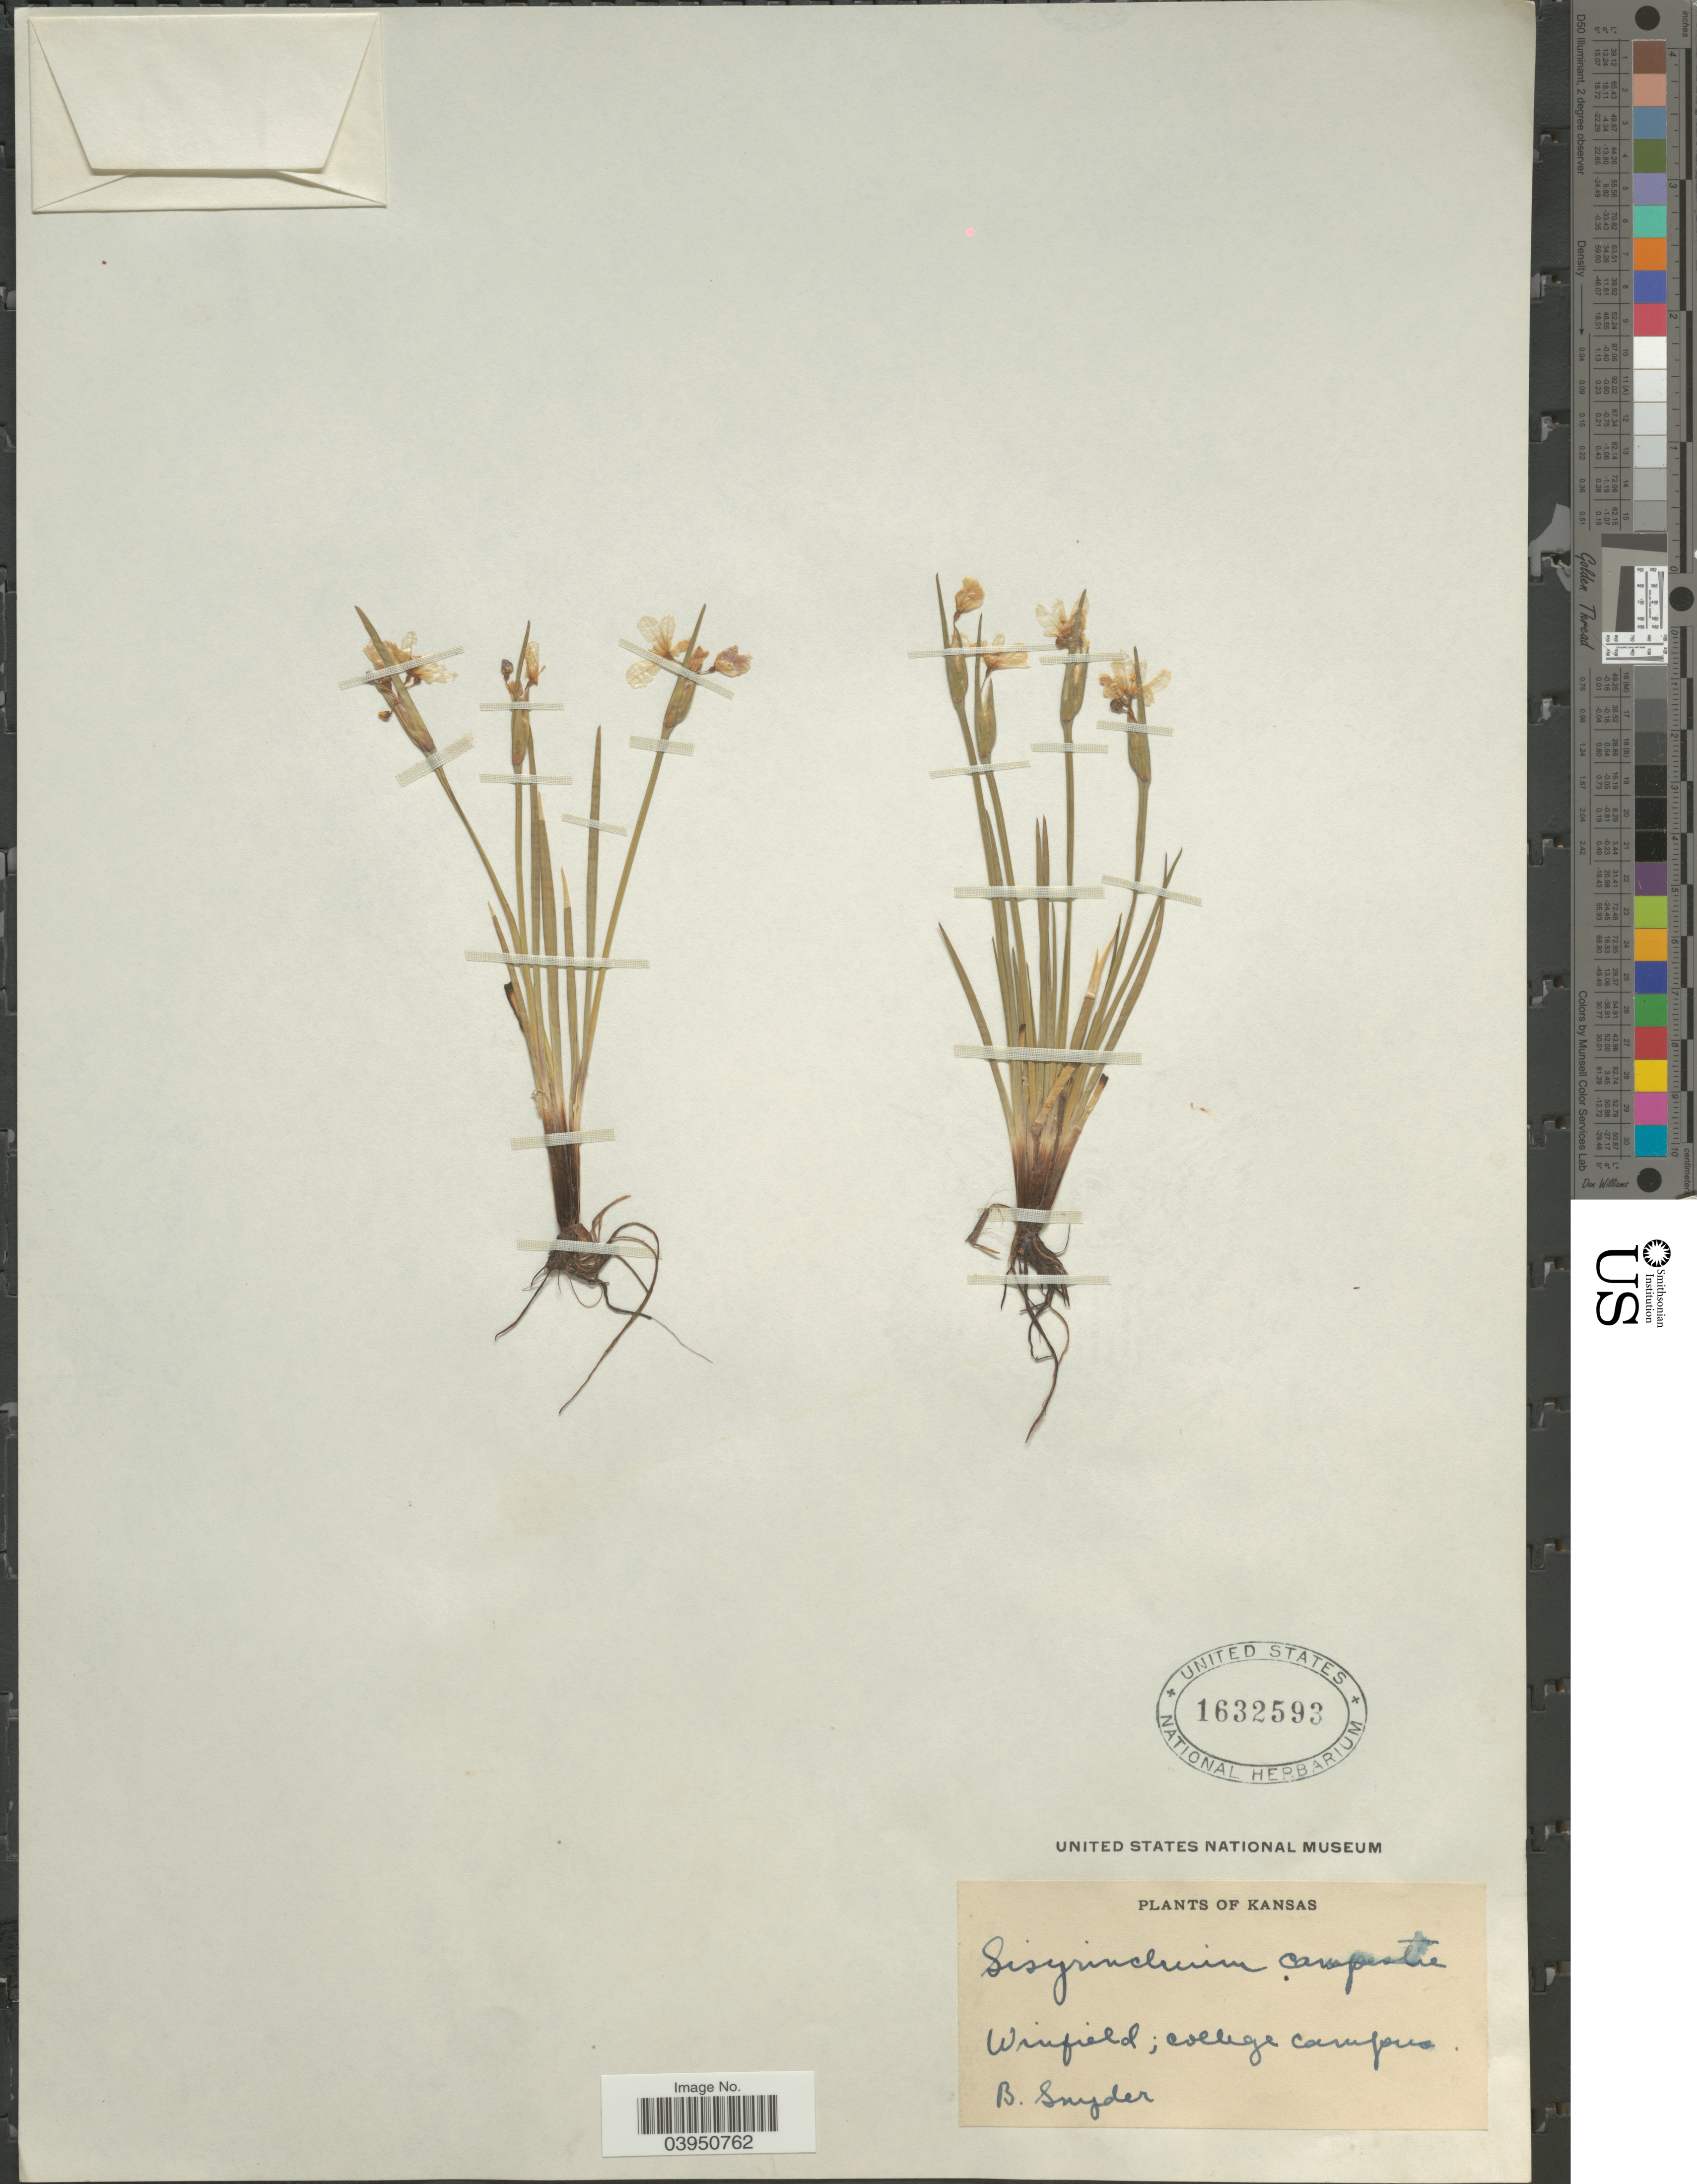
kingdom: Plantae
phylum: Tracheophyta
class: Liliopsida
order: Asparagales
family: Iridaceae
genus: Sisyrinchium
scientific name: Sisyrinchium campestre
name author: E.P. Bicknell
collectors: B. Snyder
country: United States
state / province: Kansas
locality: Winfield; college campus.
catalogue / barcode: US 1632593